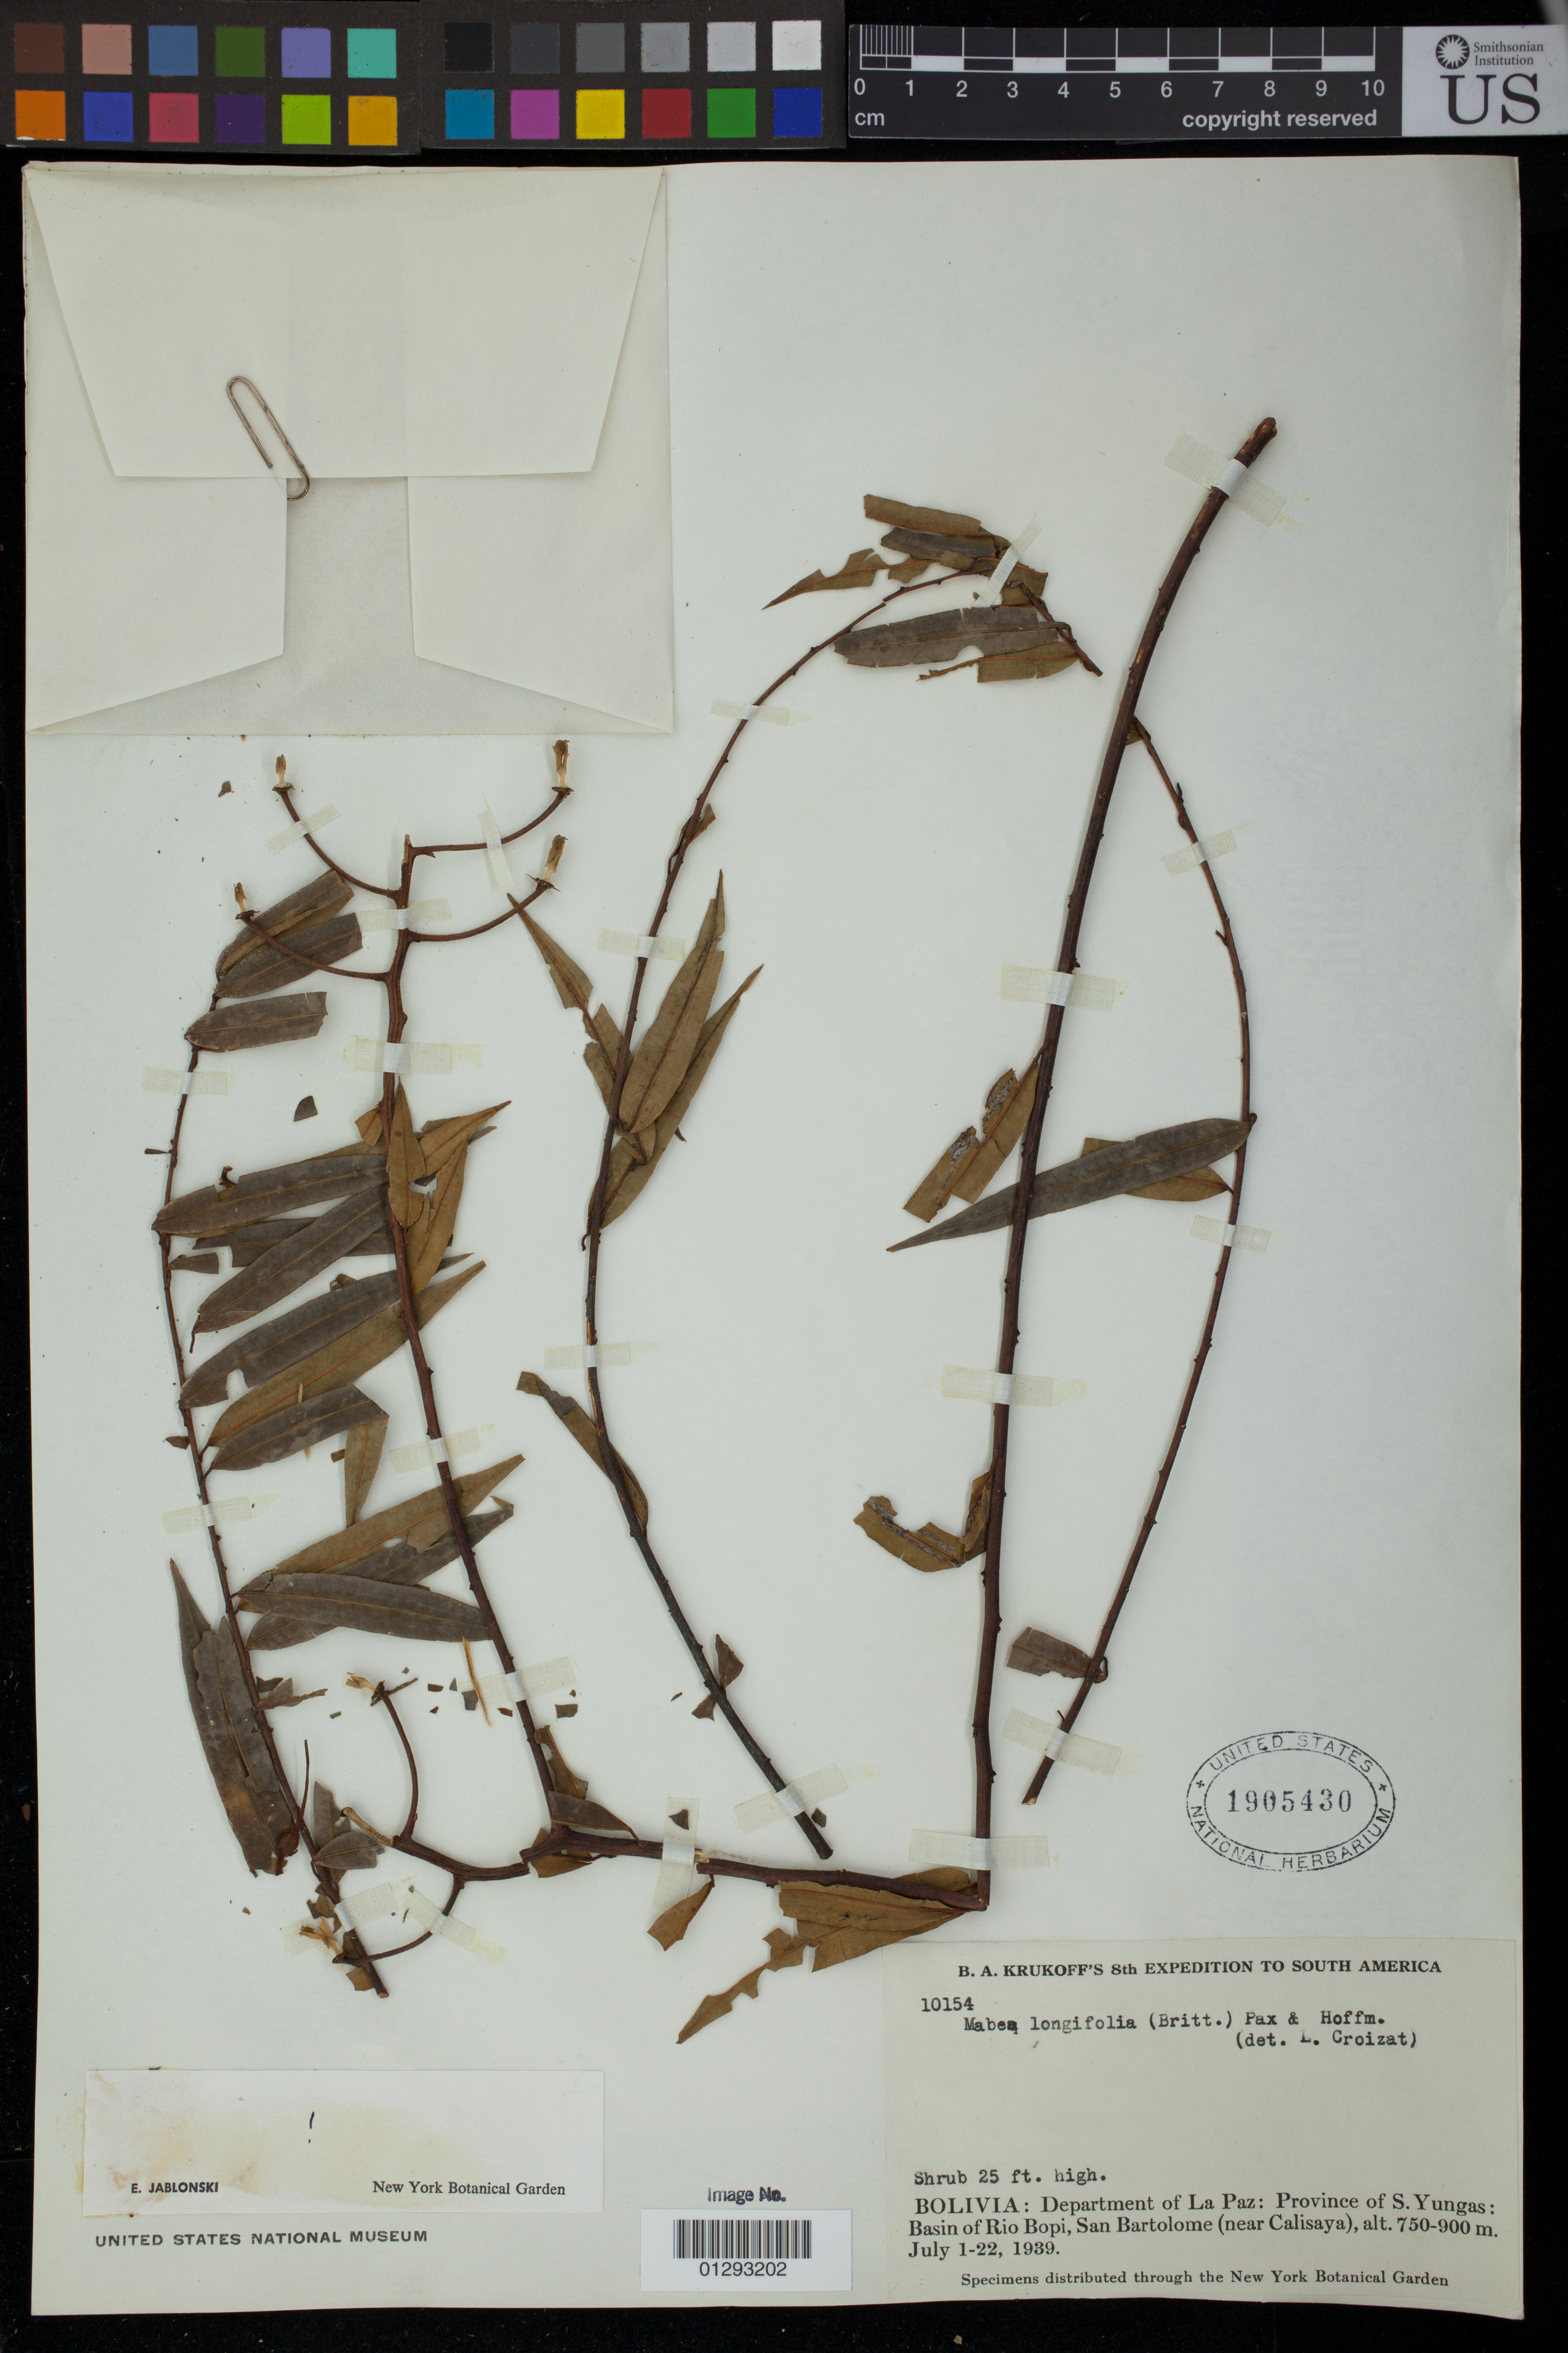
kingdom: Plantae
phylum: Tracheophyta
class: Magnoliopsida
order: Malpighiales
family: Euphorbiaceae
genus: Mabea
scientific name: Mabea longifolia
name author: (Britton) Pax & K. Hoffm.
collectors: B. A. Krukoff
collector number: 10154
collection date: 1939-07-01/1939-07-22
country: Bolivia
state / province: La Páz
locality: Province of S Yungas: Basin of Rio Bopi, San Bartolome (near Calisaya).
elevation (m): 750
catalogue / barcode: US 1905430